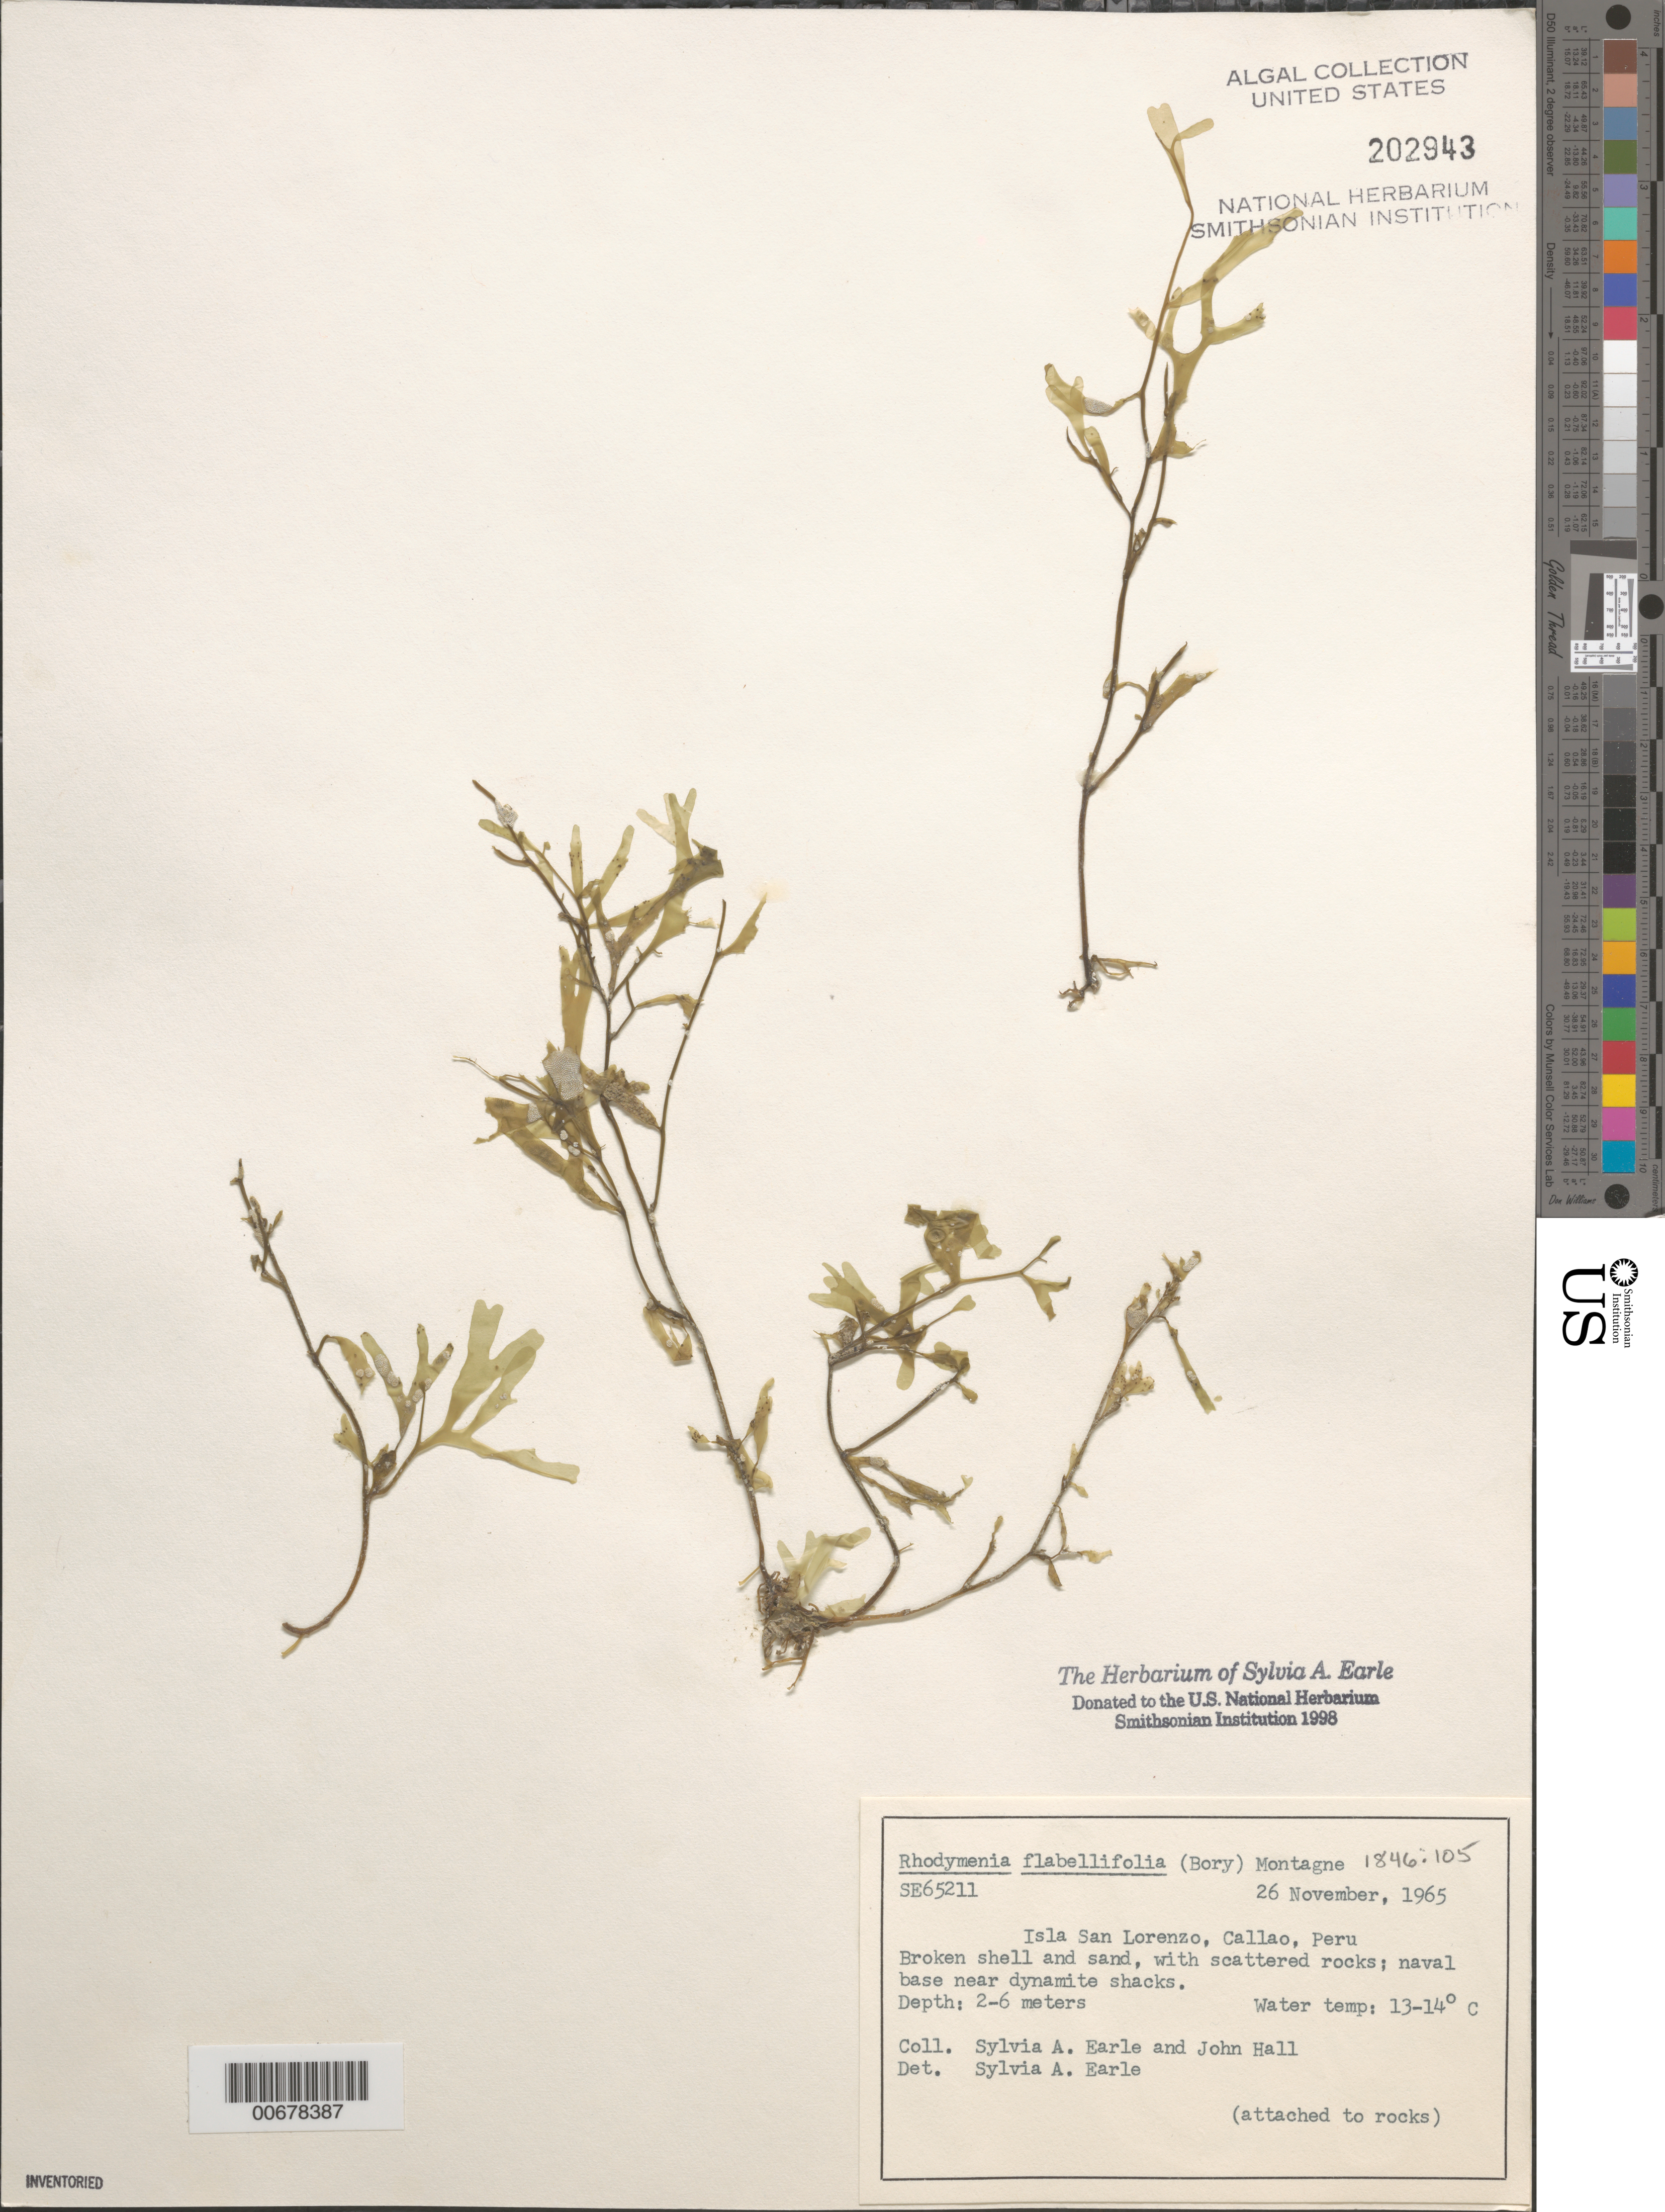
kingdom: Plantae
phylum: Rhodophyta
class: Florideophyceae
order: Rhodymeniales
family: Rhodymeniaceae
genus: Rhodymenia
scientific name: Rhodymenia flabellifolia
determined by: Earle, S. A.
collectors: S. A. Earle & J. Hall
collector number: SE 65211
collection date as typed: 26 Nov 1965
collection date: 1965-11-26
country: Peru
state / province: Callao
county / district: Callao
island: Isla San Lorenzo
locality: Callao, naval base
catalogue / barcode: US 202943